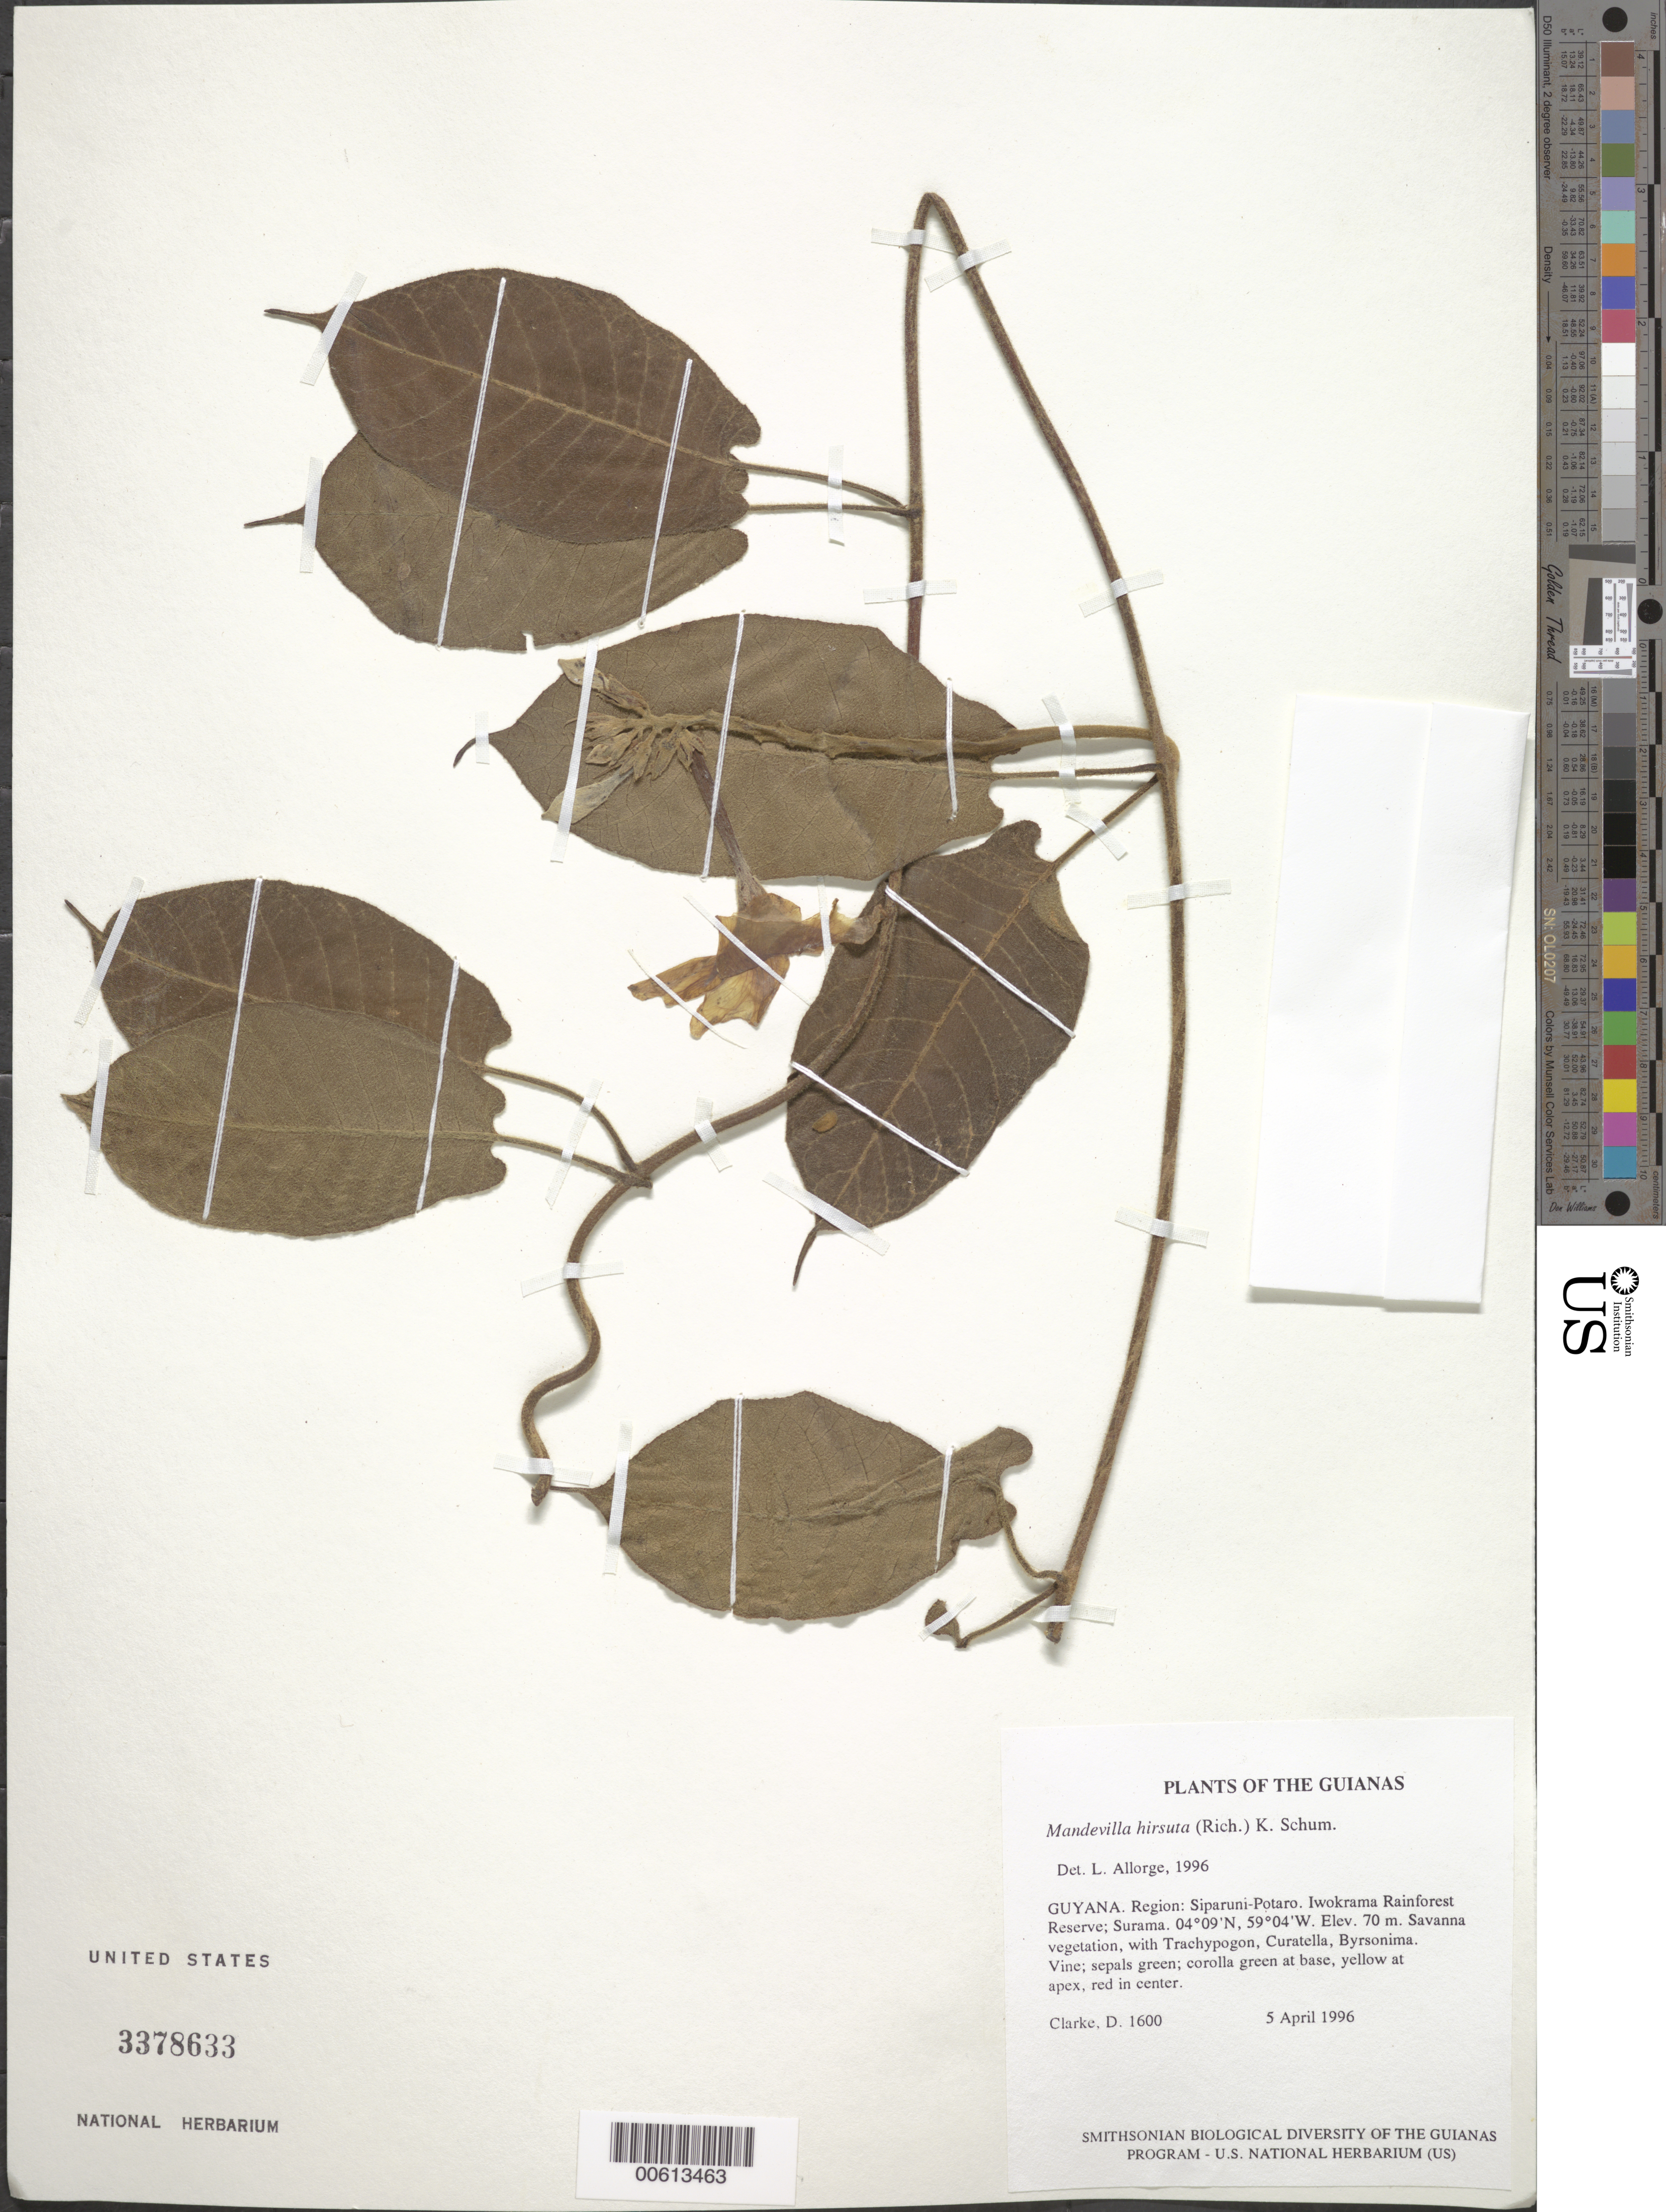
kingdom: Plantae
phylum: Tracheophyta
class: Magnoliopsida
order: Gentianales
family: Apocynaceae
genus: Mandevilla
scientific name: Mandevilla hirsuta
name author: (Rich.) K. Schum.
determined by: Allorge, L.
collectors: H. D. Clarke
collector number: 1600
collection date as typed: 5 April 1996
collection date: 1996-04-05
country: Guyana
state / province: Potaro-Siparuni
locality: Iwokrama Rainforest Reserve; Surama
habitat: Savanna vegetation, with Trachypogon, Curatella, Byrsonima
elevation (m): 70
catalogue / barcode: US 3378633